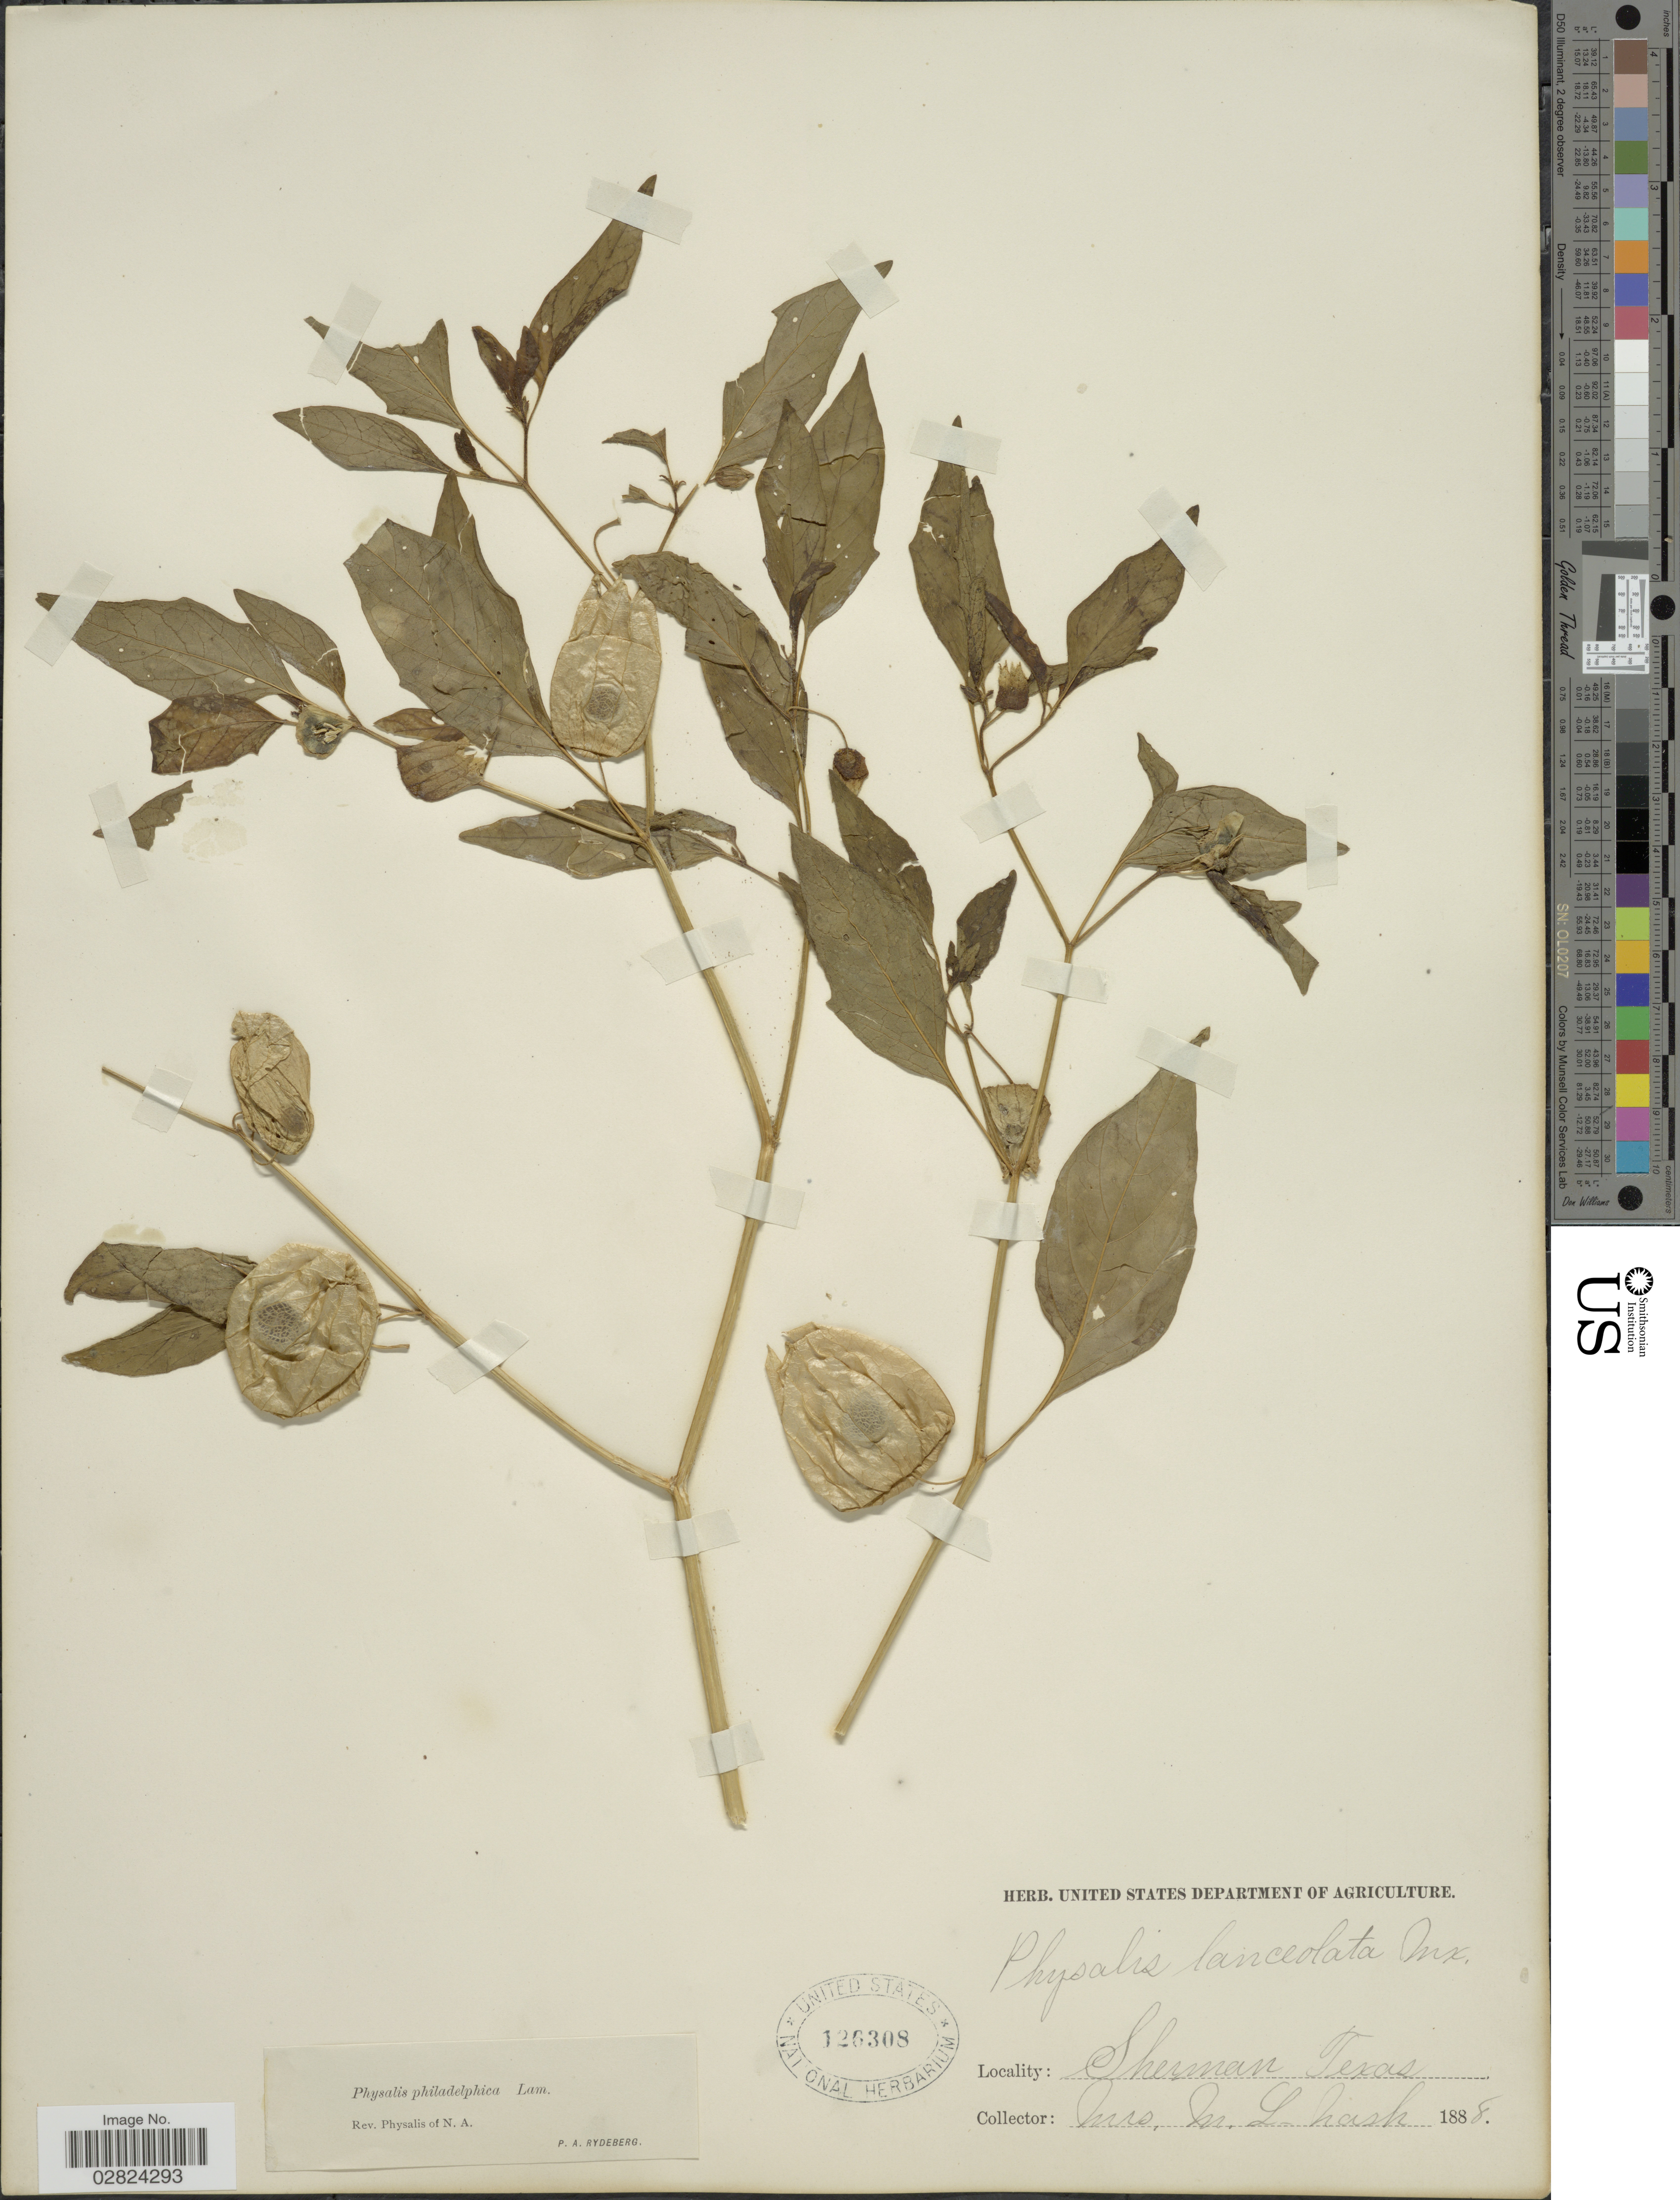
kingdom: Plantae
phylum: Tracheophyta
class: Magnoliopsida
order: Solanales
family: Solanaceae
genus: Physalis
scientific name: Physalis subglabrata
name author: Mack. & Bush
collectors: M. L. Nash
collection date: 1888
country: United States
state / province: Texas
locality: Sherman.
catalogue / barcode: US 126308